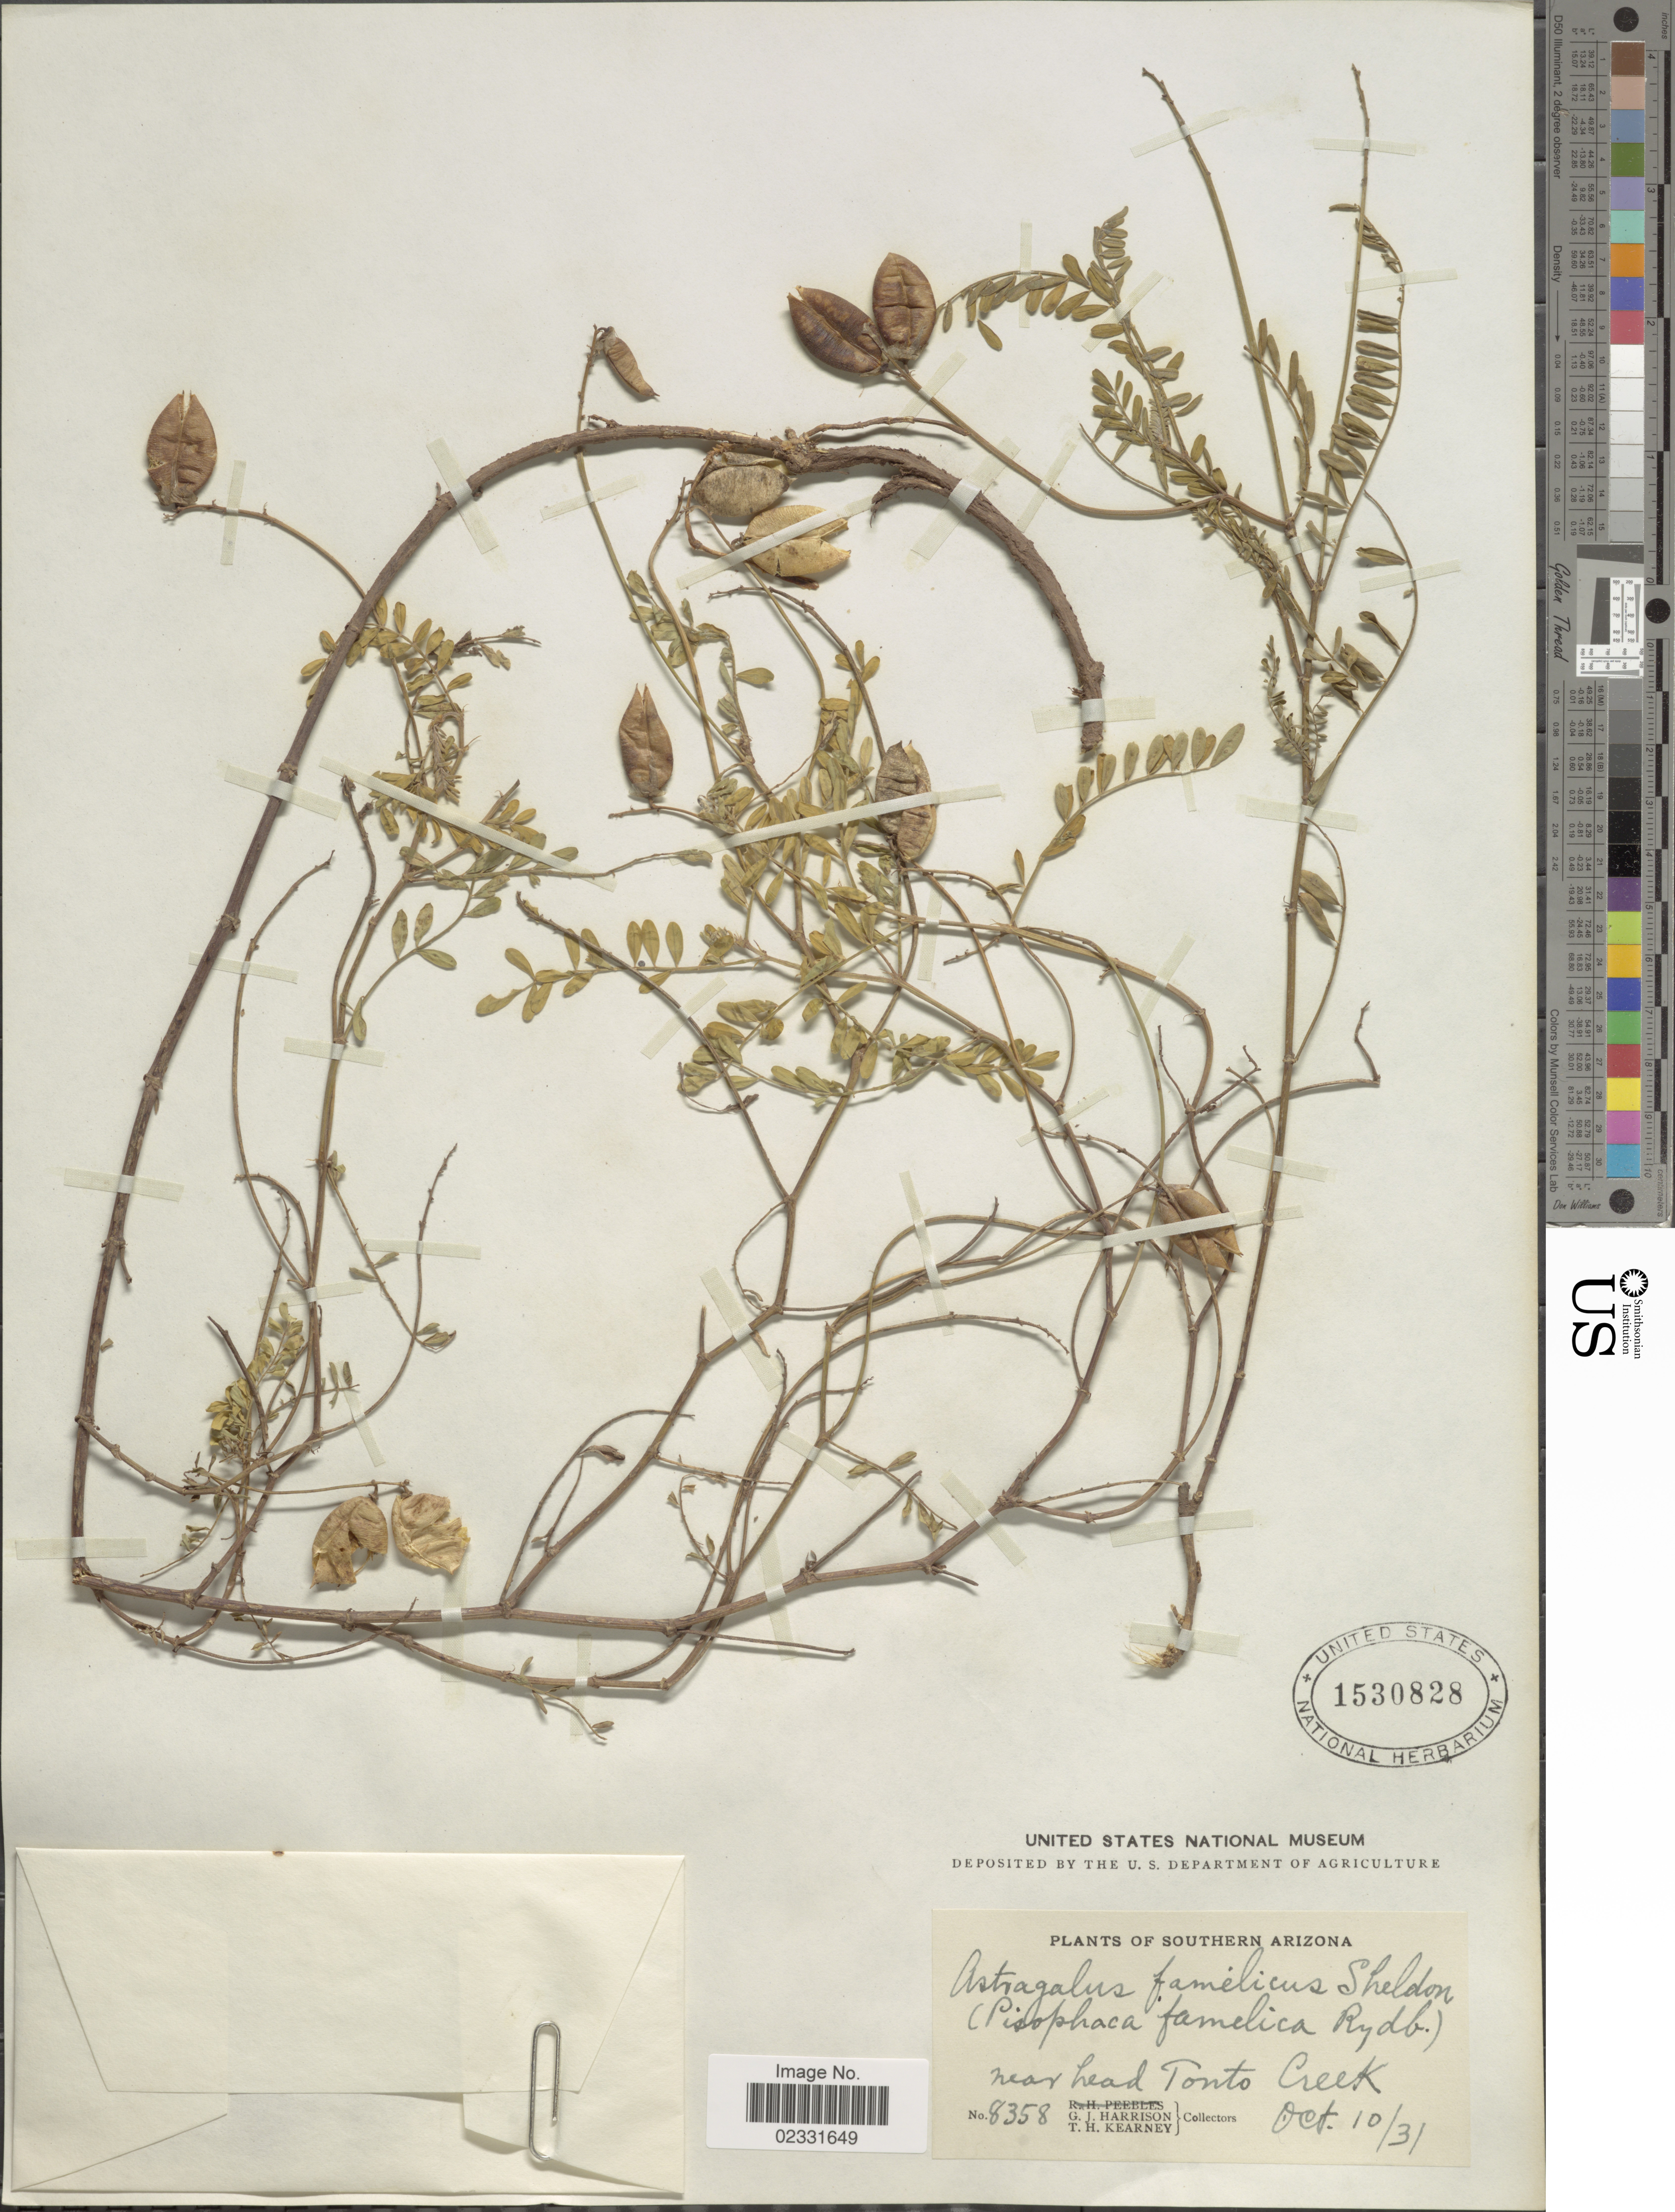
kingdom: Plantae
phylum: Tracheophyta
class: Magnoliopsida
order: Fabales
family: Fabaceae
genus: Astragalus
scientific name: Astragalus hallii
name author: A. Gray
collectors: G. J. Harrison & T. H. Kearney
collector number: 8358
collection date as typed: Transcribed d/m/y: 10/10/31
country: United States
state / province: Arizona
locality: Southern Arizona, Near head Tonto Creek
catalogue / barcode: US 1530828